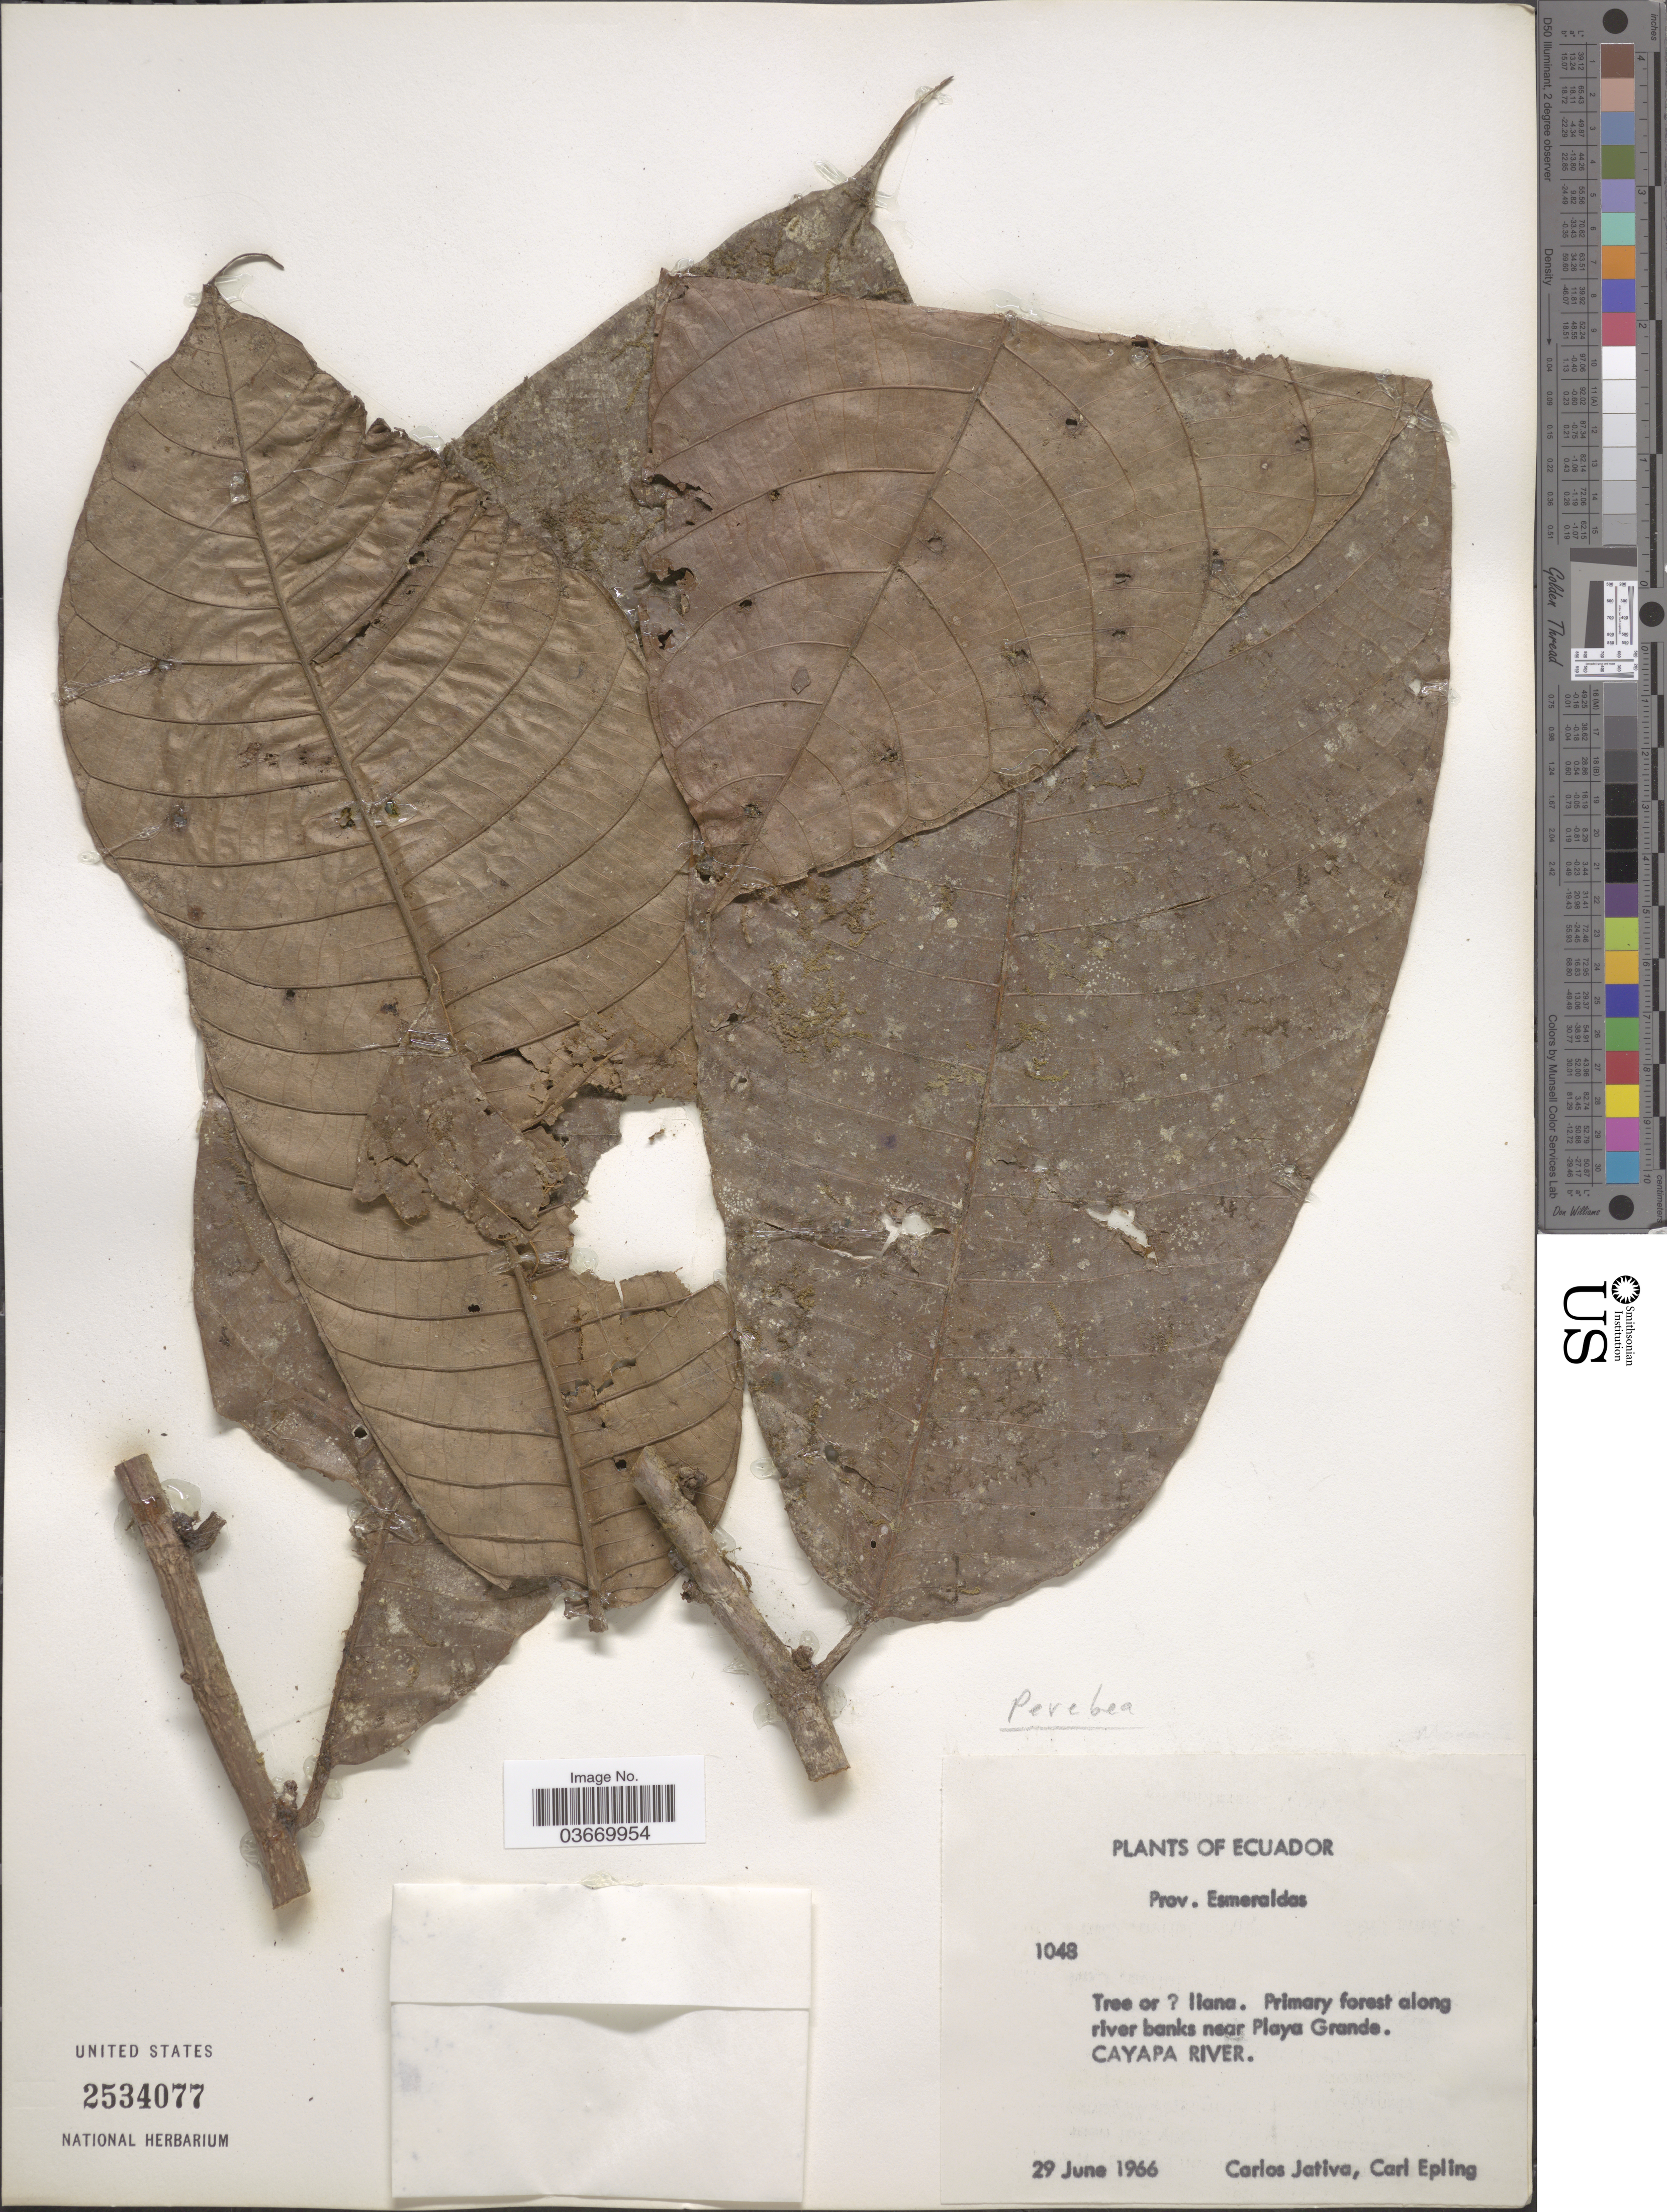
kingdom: Plantae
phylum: Tracheophyta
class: Magnoliopsida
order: Rosales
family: Moraceae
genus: Perebea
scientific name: Perebea sp.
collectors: C. D. Játiva & C. C. Epling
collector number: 1048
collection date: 1966-06-29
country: Ecuador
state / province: Esmeraldas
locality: Primary forest along river banks near Playa Grande. Cayapa River.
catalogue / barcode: US 2534077